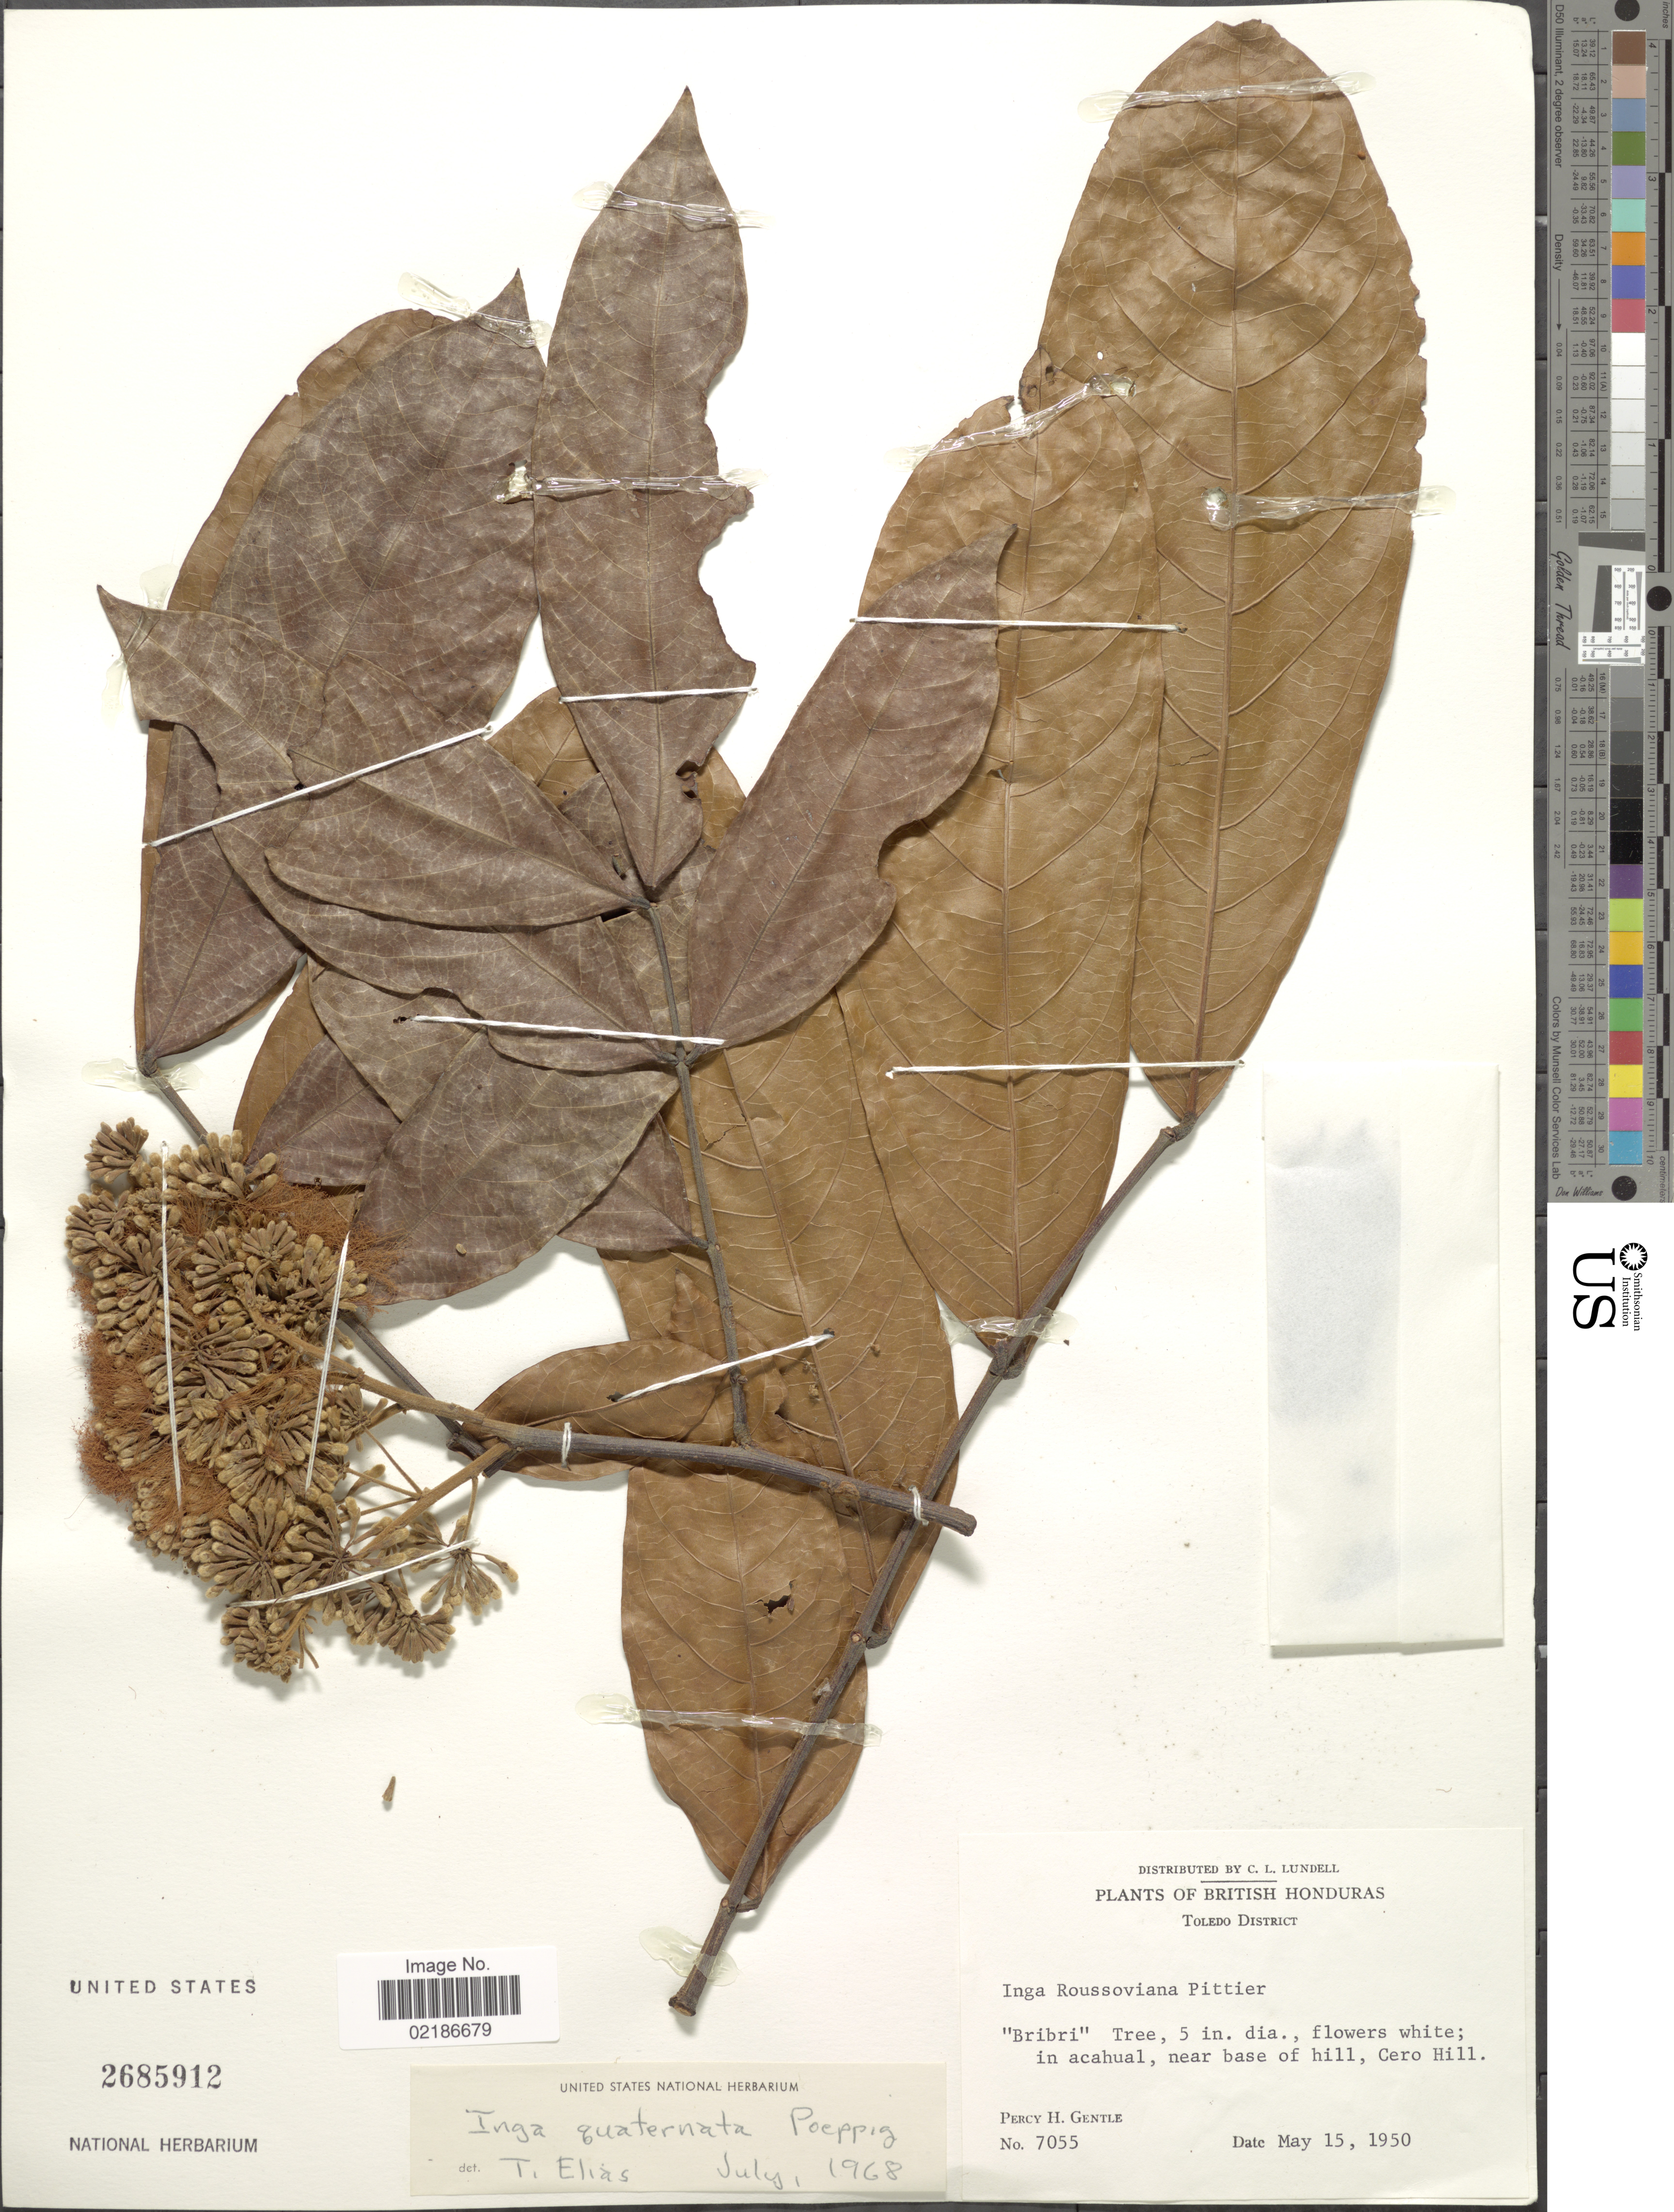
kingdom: Plantae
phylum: Tracheophyta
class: Magnoliopsida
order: Fabales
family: Fabaceae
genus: Inga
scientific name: Inga quaternata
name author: Poepp. & Endl.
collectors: P. H. Gentle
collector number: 7055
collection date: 1950-05-15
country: Belize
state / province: Toledo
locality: British Honduras, near base of hill, Cero Hill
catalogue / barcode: US 2685912